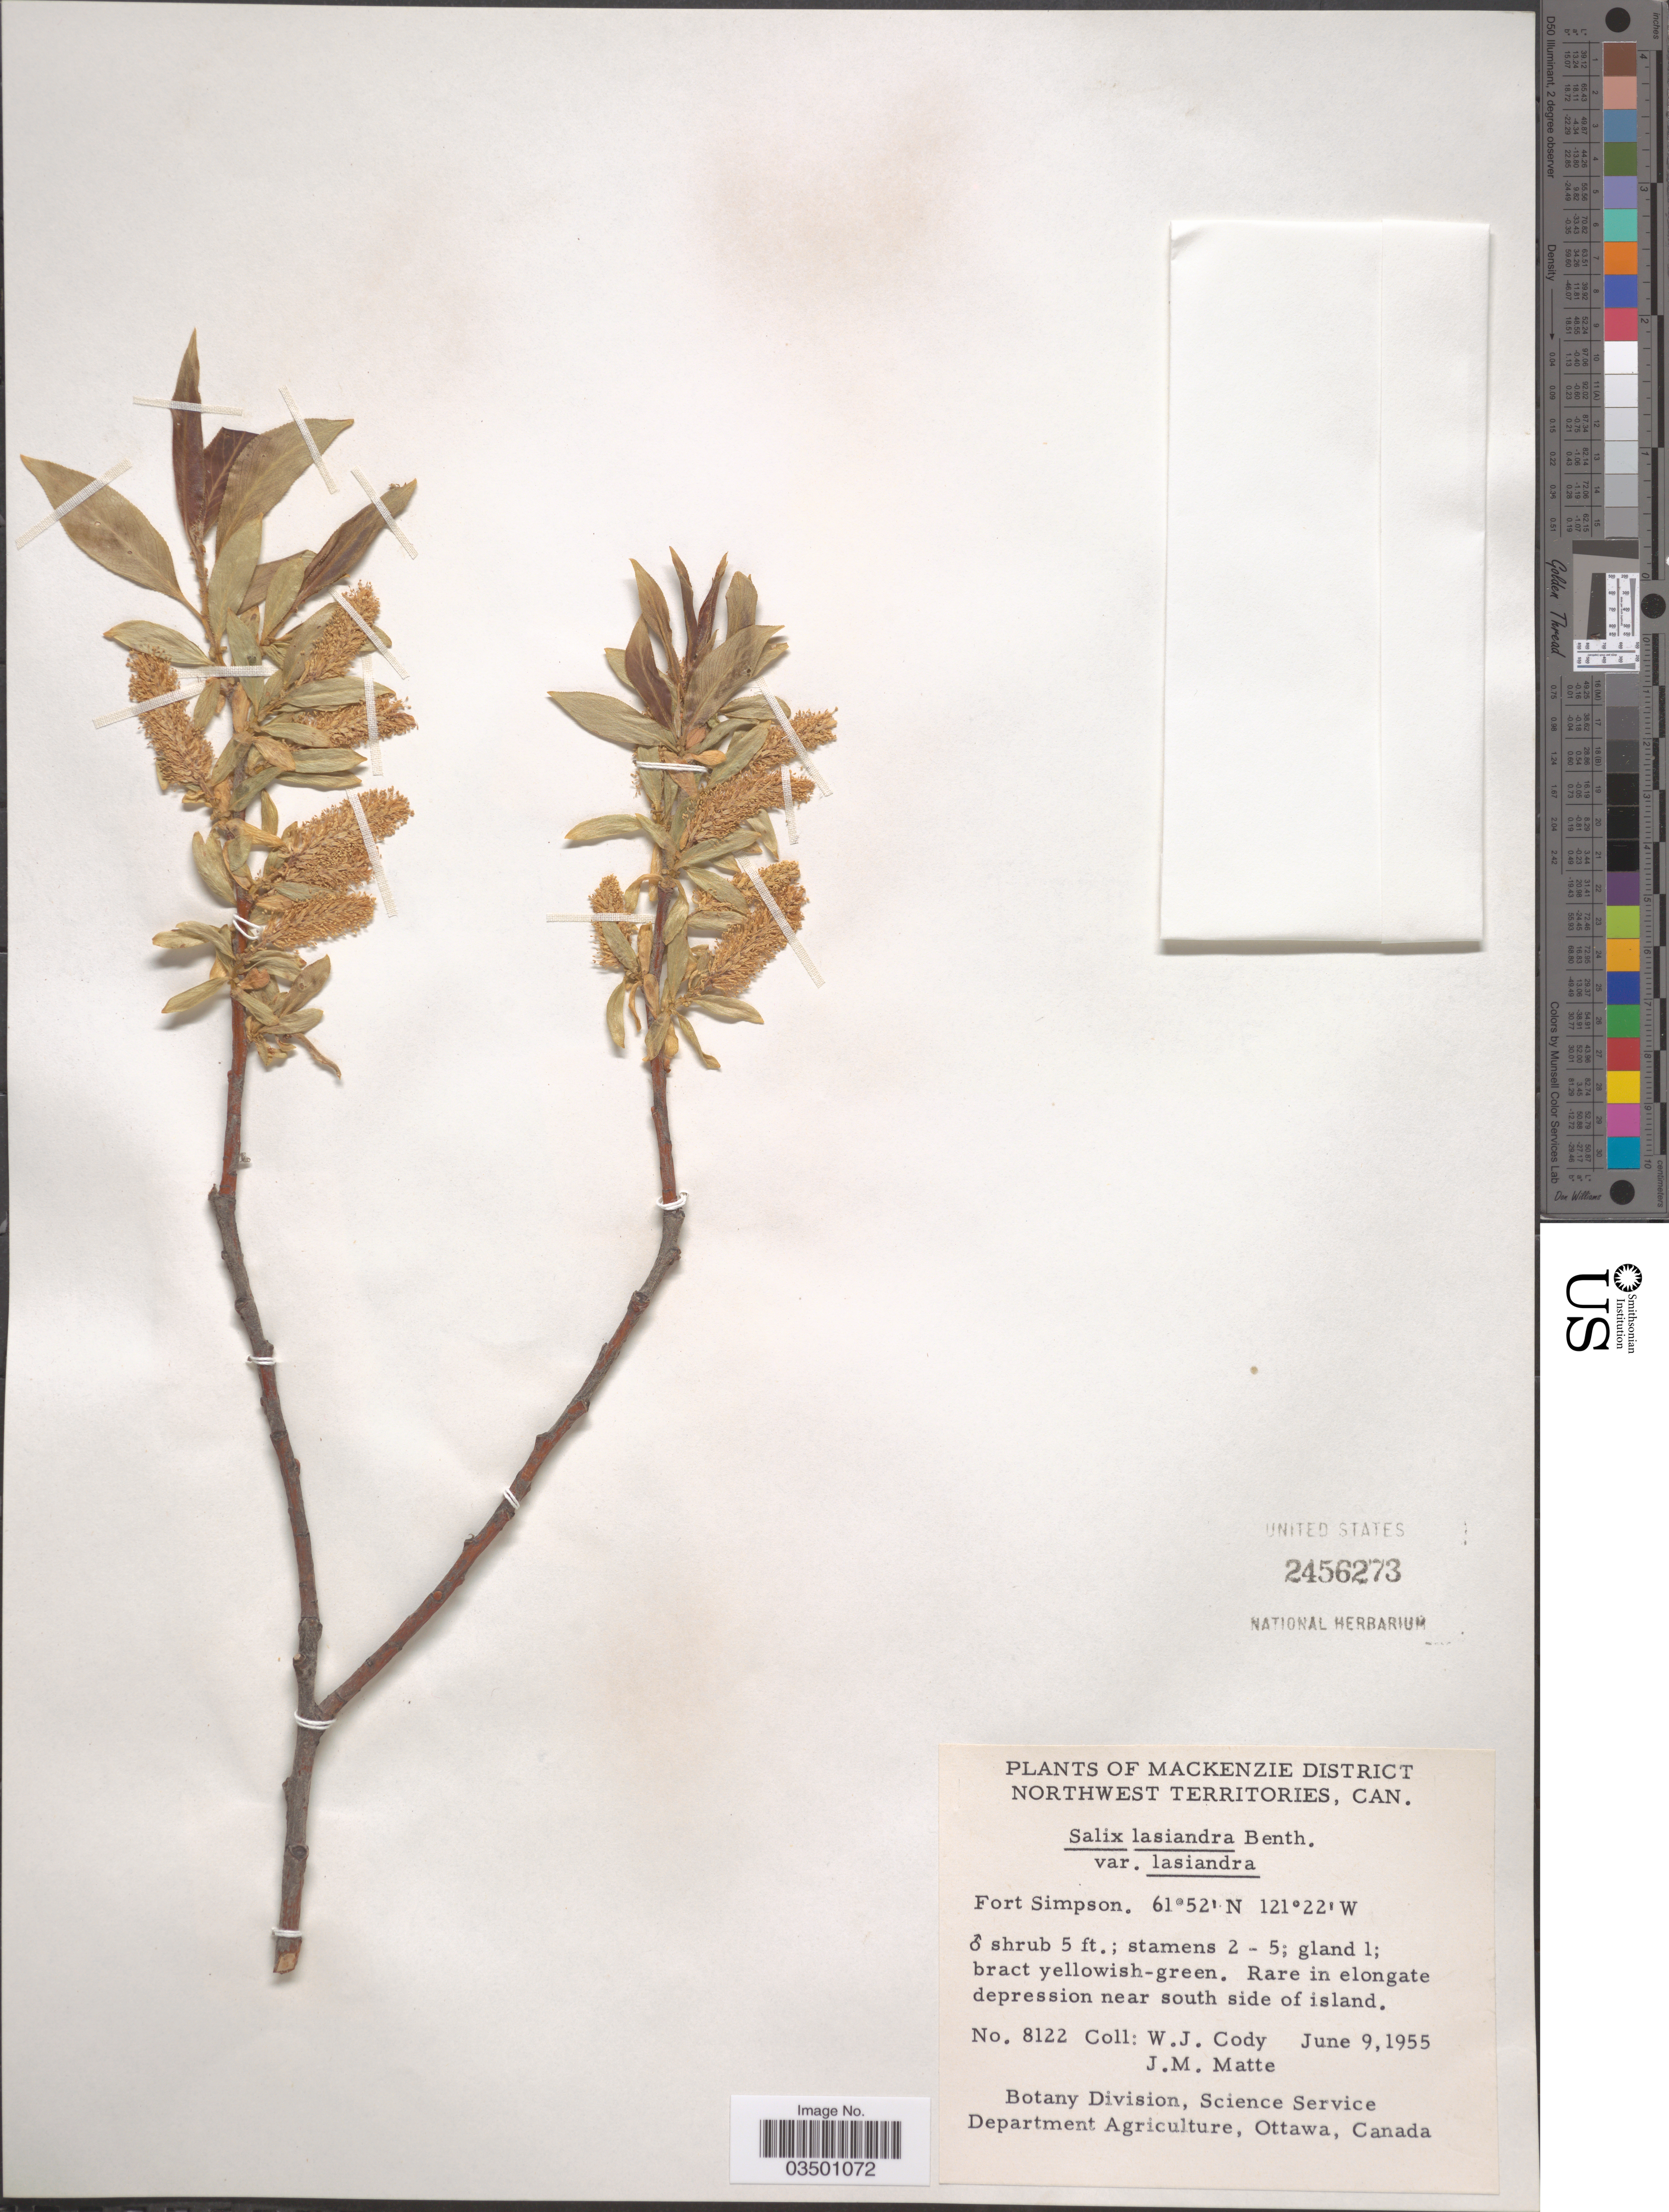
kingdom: Plantae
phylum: Tracheophyta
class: Magnoliopsida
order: Malpighiales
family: Salicaceae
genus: Salix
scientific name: Salix lasiandra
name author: Benth.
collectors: W. Cody & J. Matte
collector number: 8122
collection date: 1955-06-09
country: Canada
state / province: Northwest Territories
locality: Mackenzie District. Fort Simpson.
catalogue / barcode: US 2456273